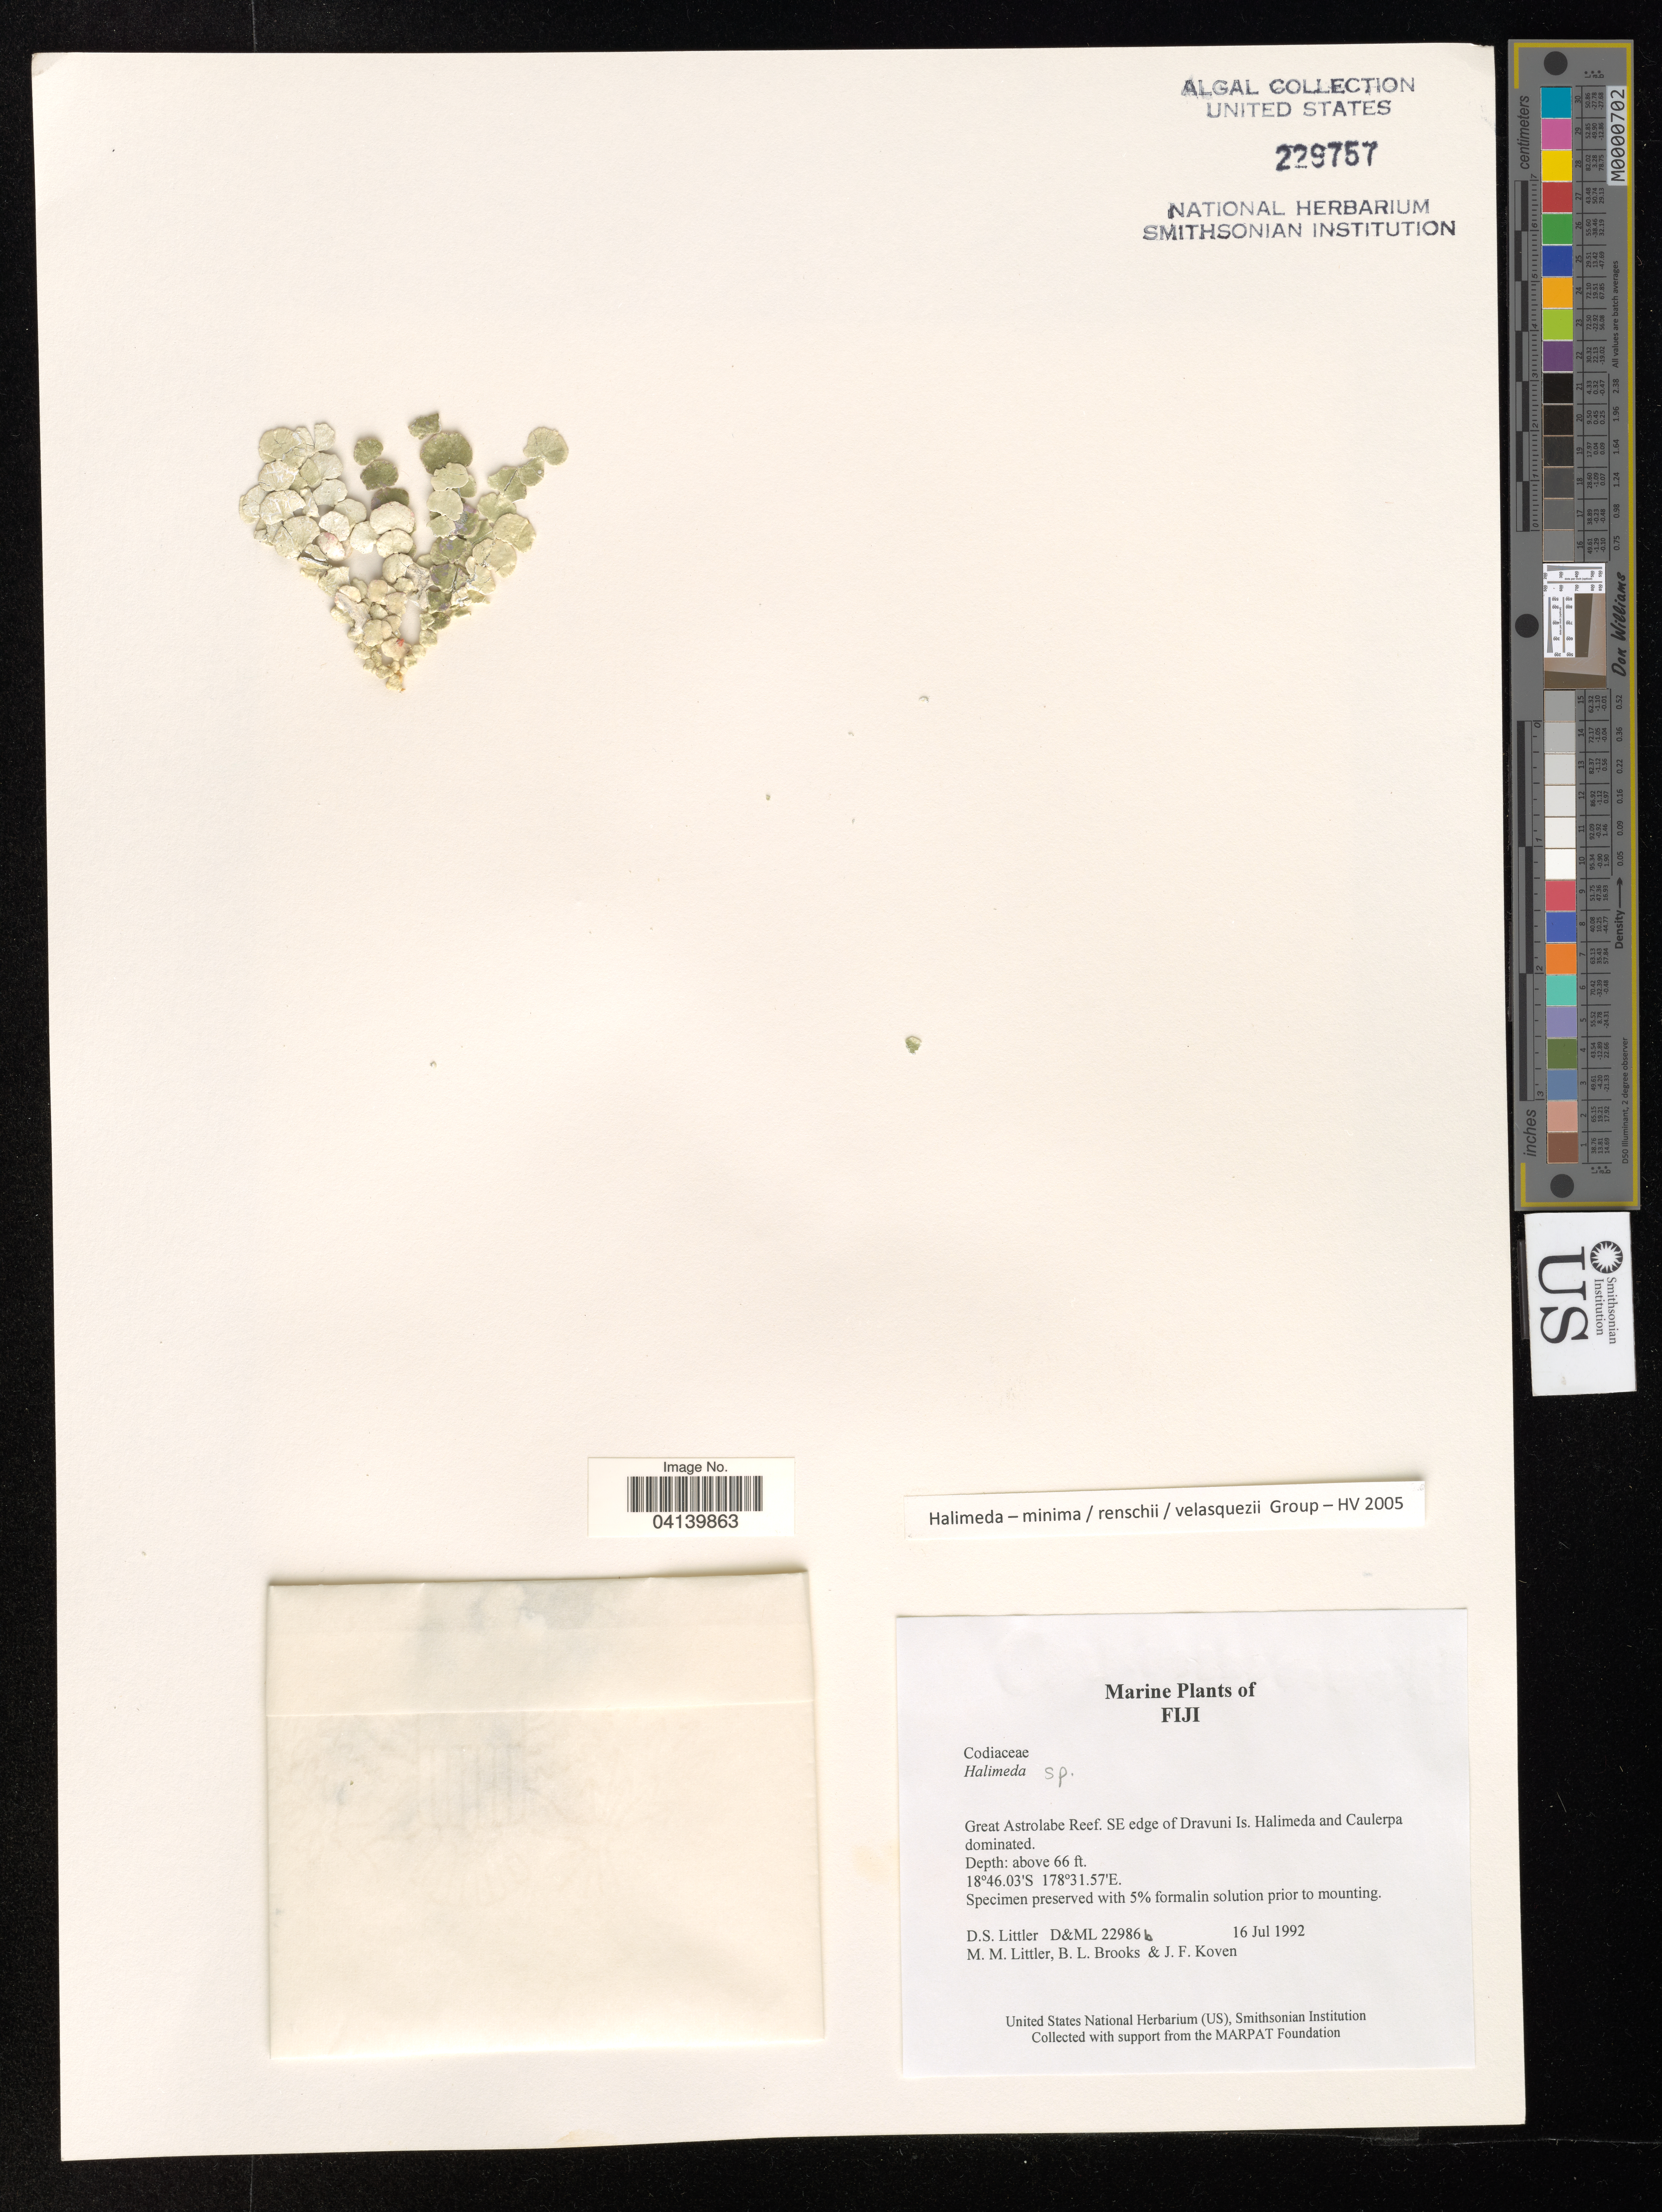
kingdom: Plantae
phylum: Chlorophyta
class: Ulvophyceae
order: Bryopsidales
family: Halimedaceae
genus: Halimeda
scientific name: Halimeda sp.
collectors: D. S. Littler, B. Brooks & J. Koven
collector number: D&ML 22996b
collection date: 1992-07-16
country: Fiji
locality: Great Astrolabe Reef. SE edge of Dravuni Is. Halimeda and Caulerpa dominated.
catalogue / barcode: US 228757